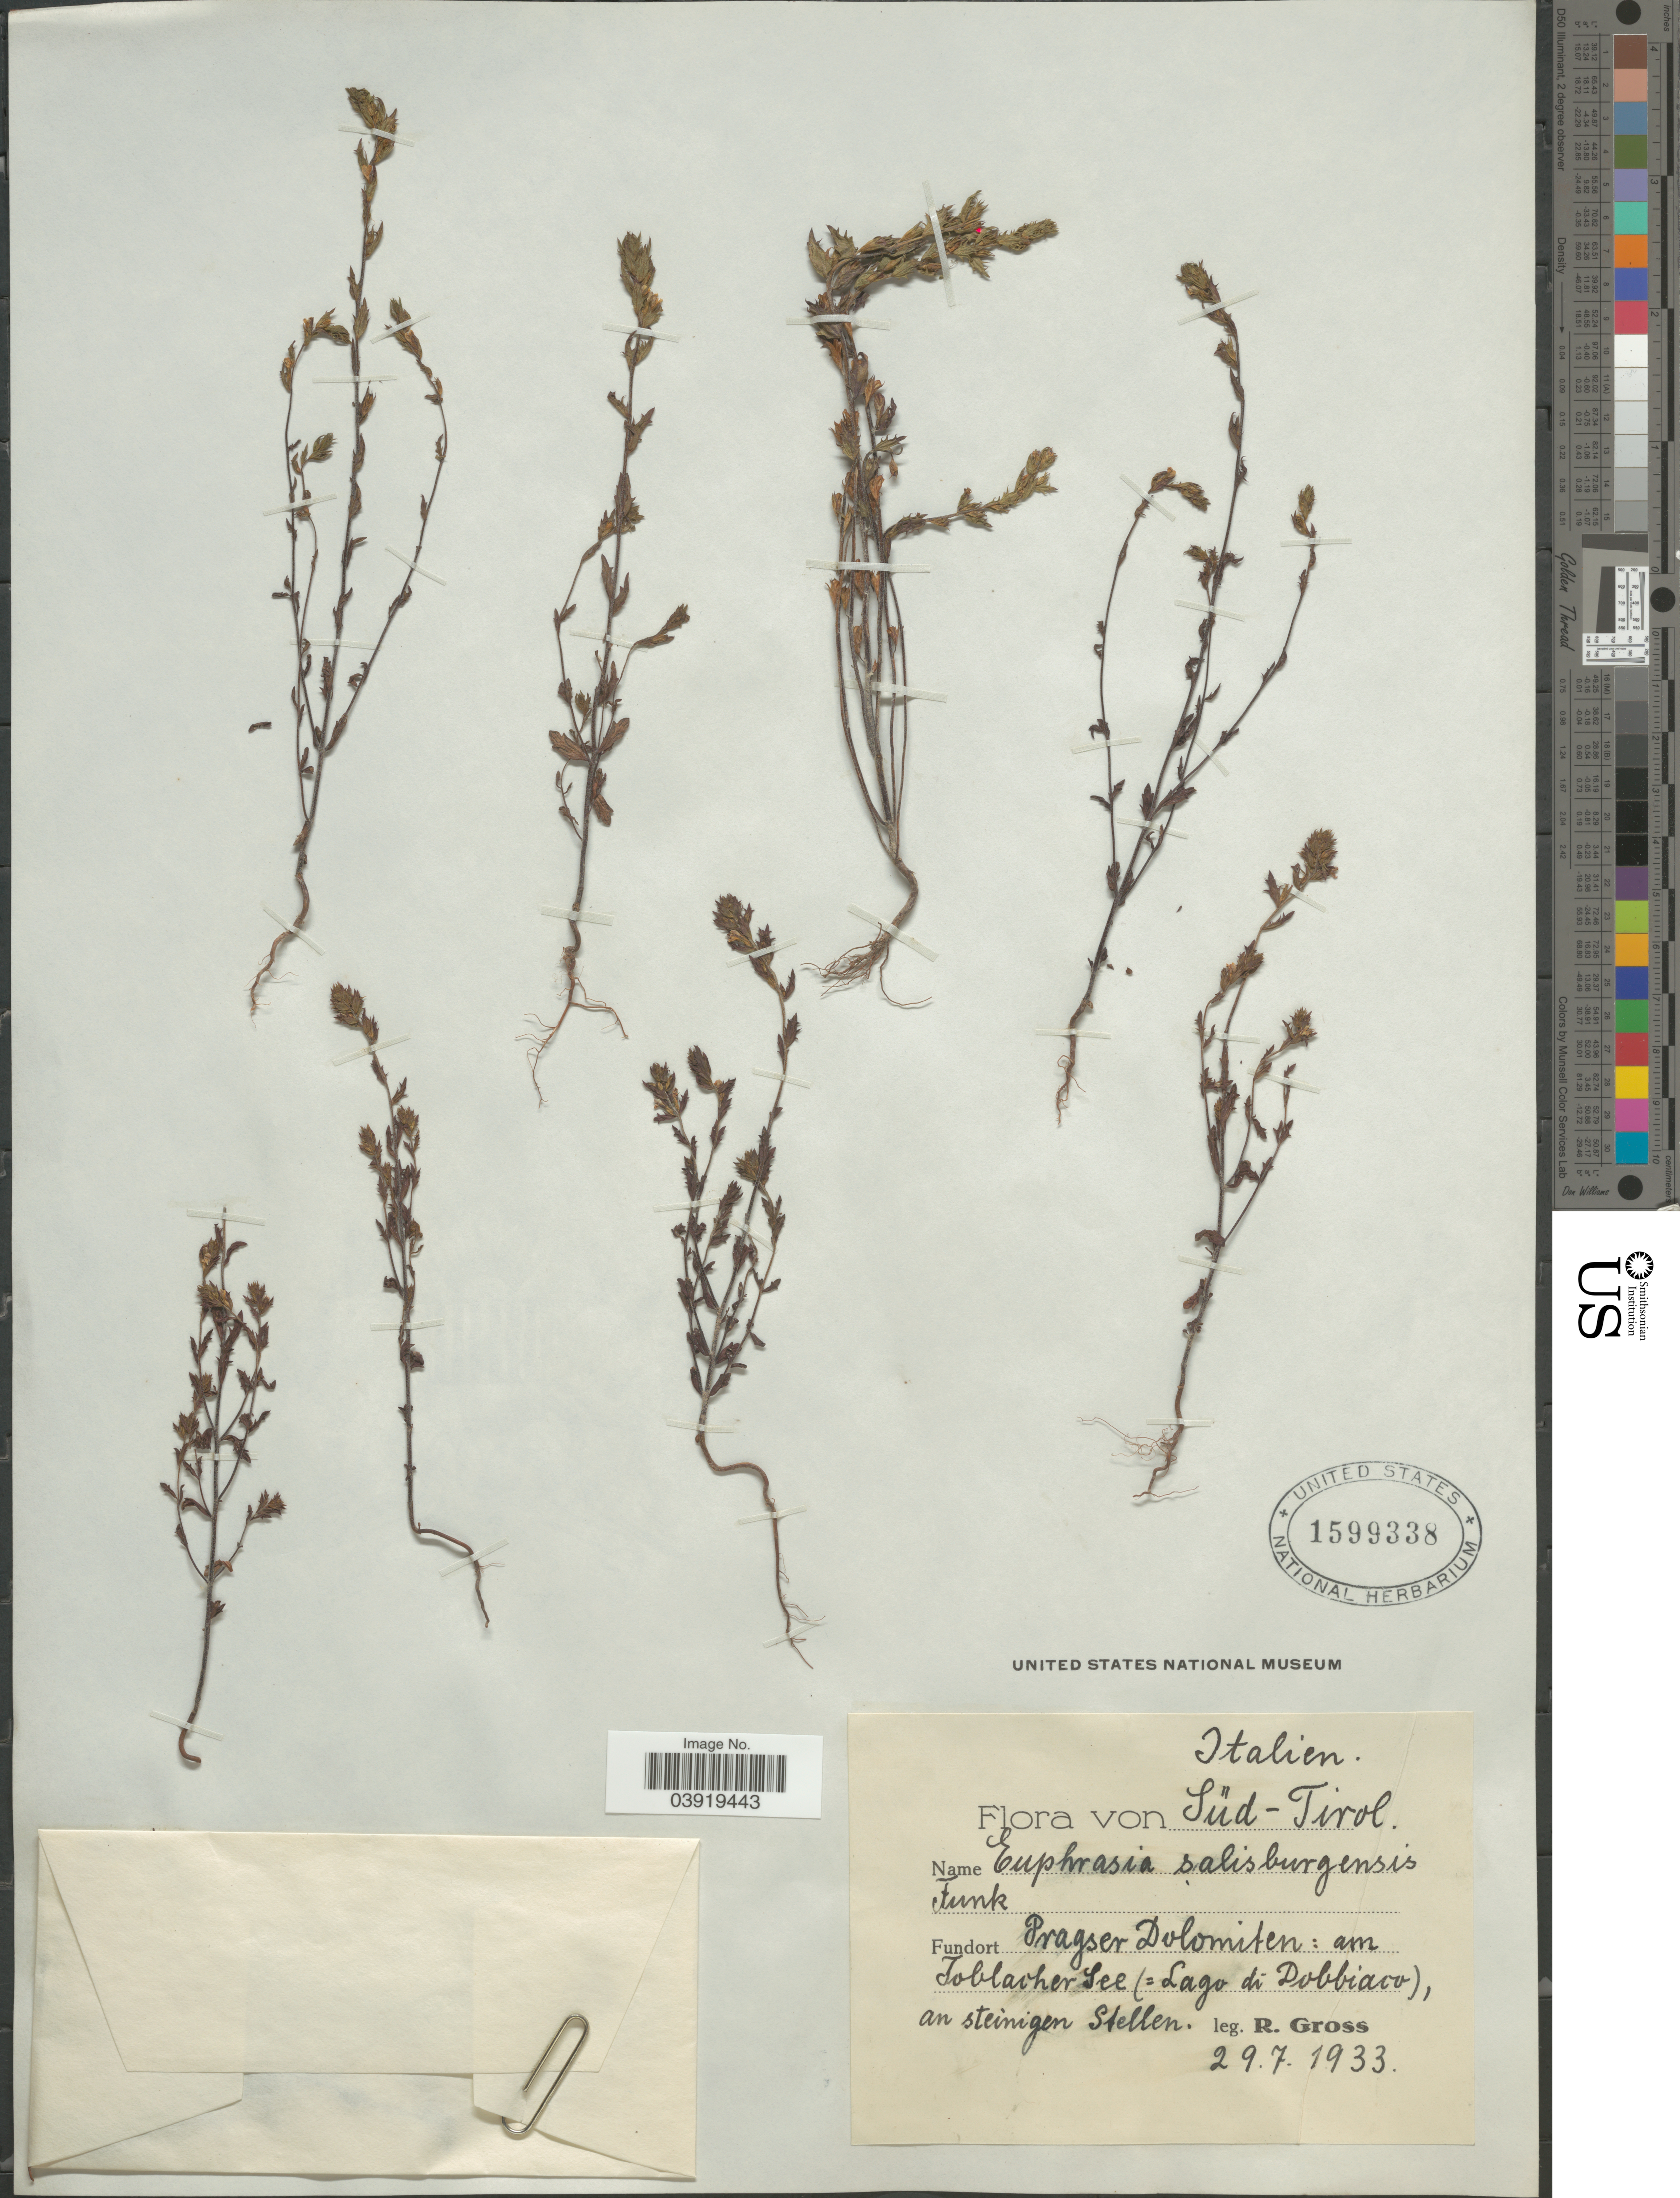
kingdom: Plantae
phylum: Tracheophyta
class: Magnoliopsida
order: Lamiales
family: Orobanchaceae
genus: Euphrasia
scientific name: Euphrasia salisburgensis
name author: Funck ex Hoppe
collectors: R. Gross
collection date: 1933-07-29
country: Italy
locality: Sűd-Tirol. Pragser Dolomiten: am Toblavher See (=Lago di Dobbiaco), an steinigen Stellen.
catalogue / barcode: US 1599338